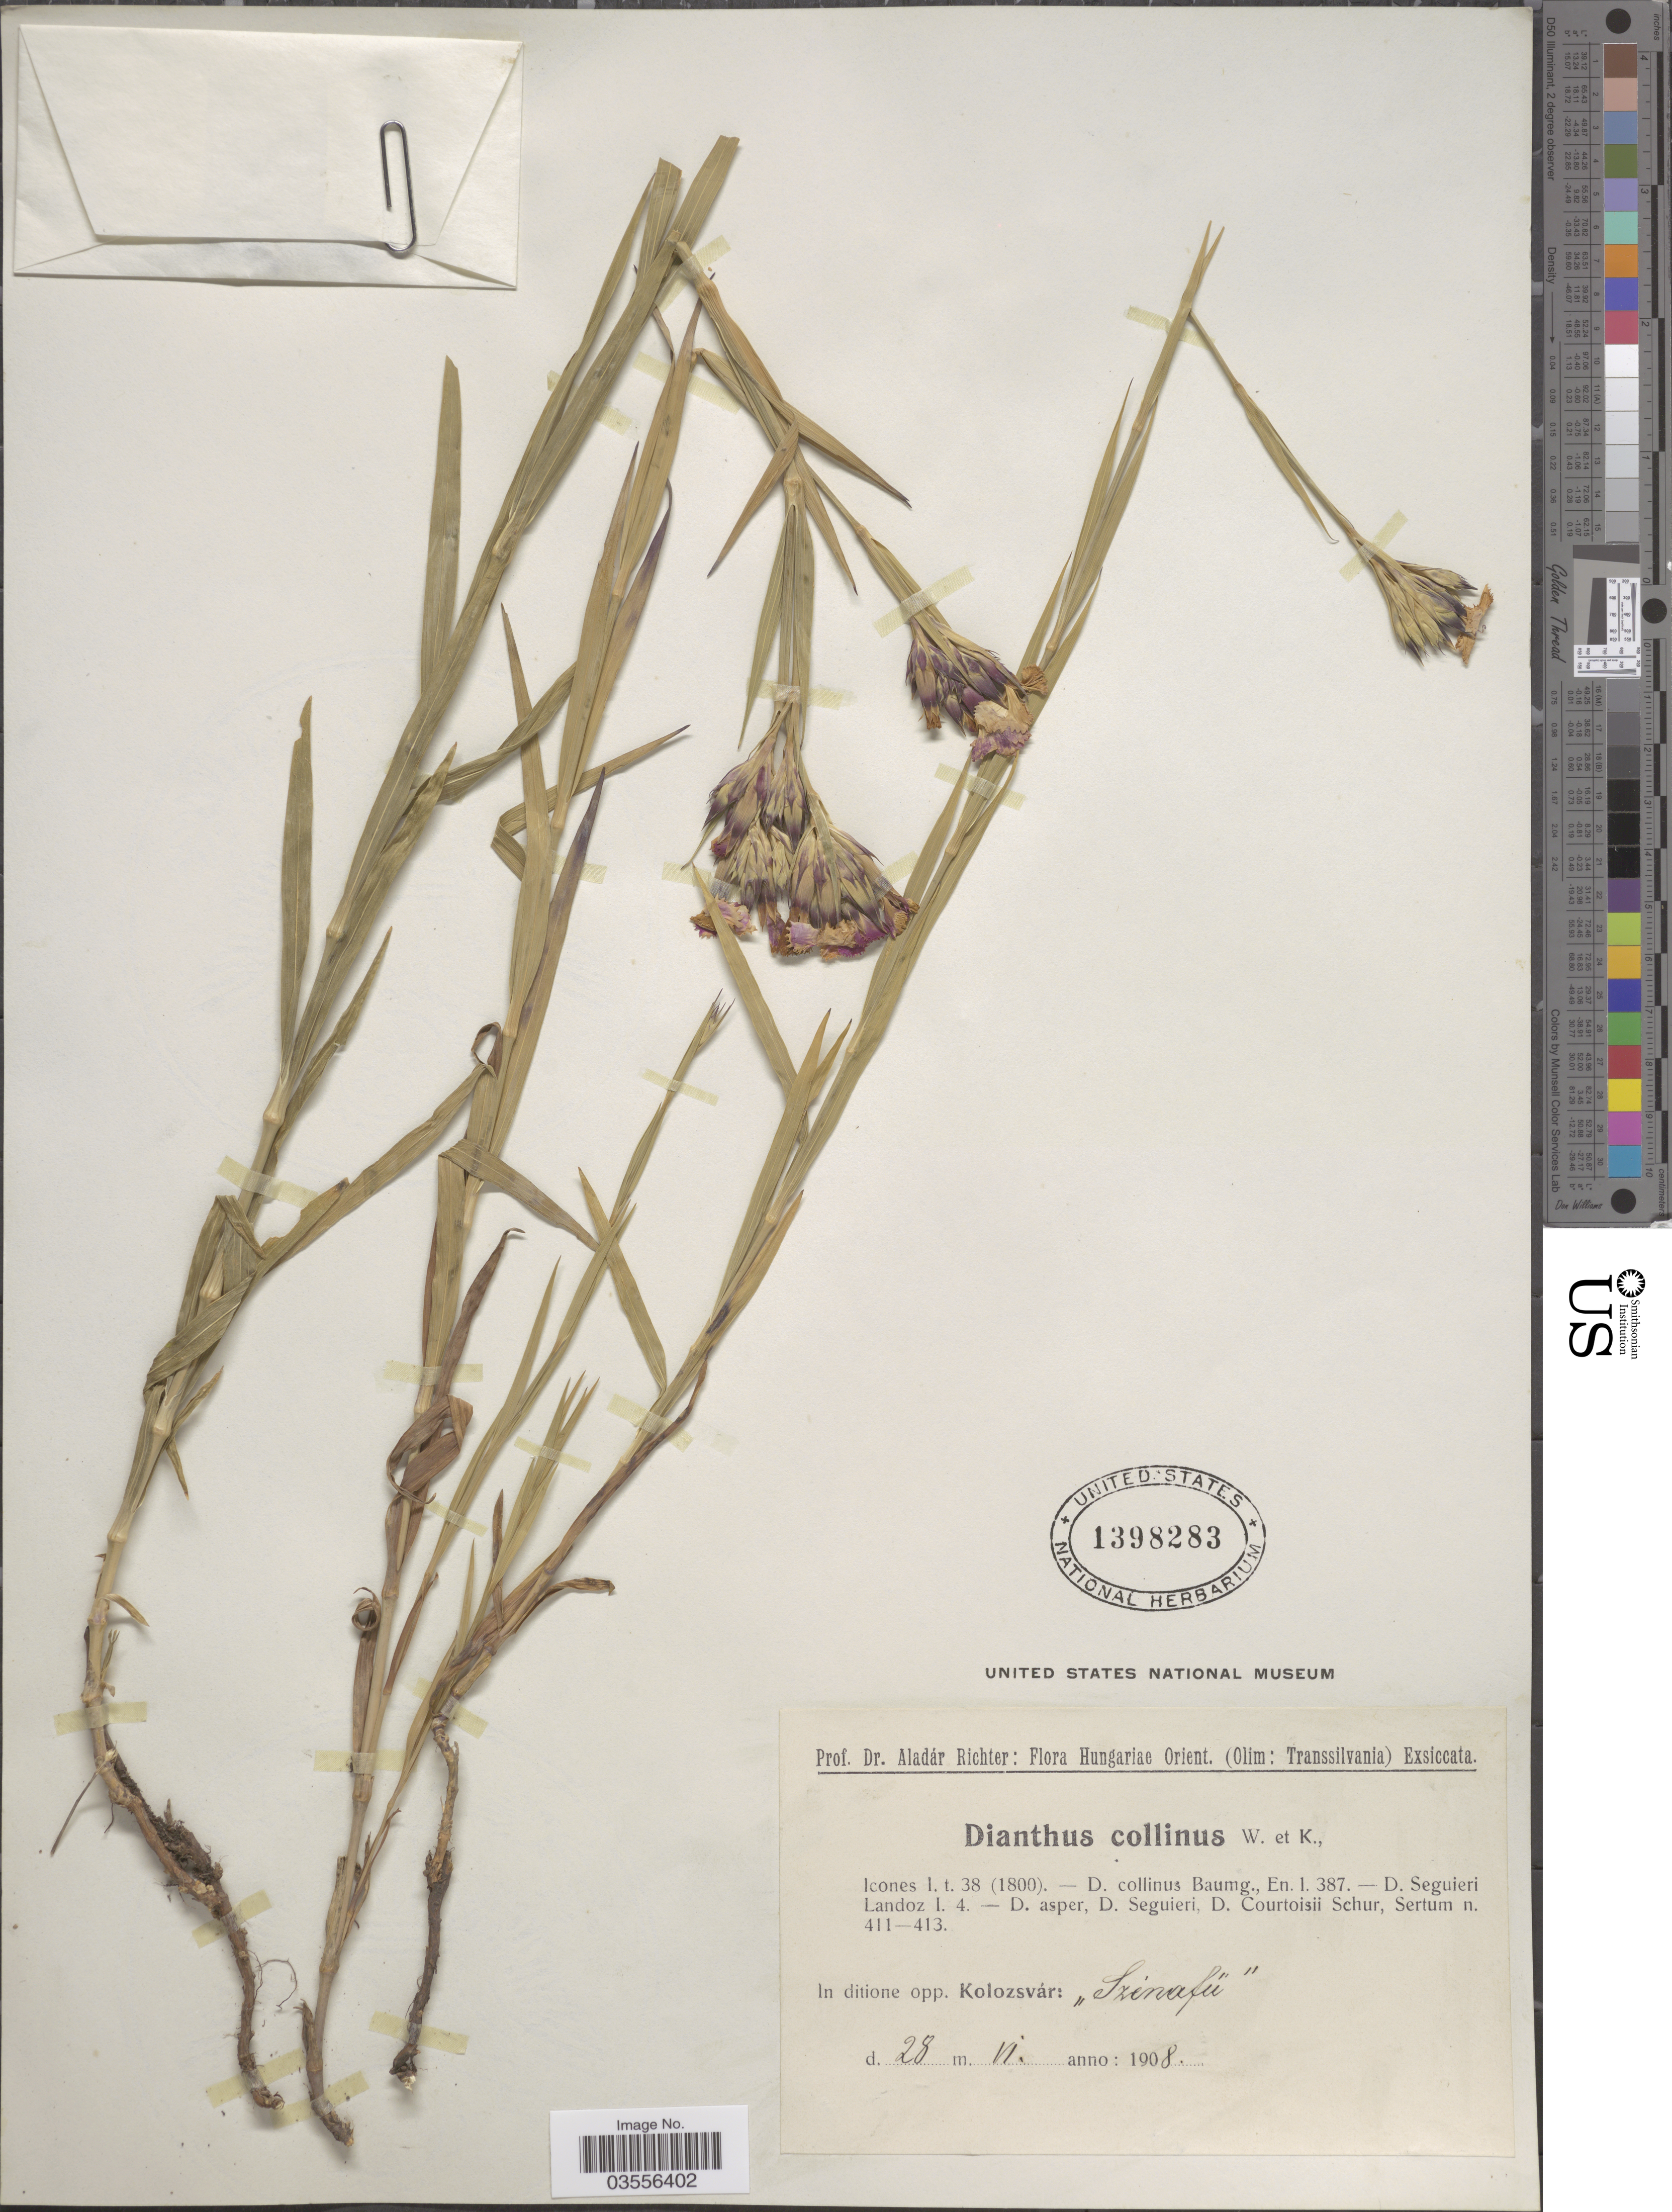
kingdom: Plantae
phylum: Tracheophyta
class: Magnoliopsida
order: Caryophyllales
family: Caryophyllaceae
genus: Dianthus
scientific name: Dianthus collinus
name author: Waldst.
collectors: A. Richter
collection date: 1908-06-28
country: Romania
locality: Hungariae Orient. (Olim: Transsilvania). In ditione opp. Kolozsvár: "Szinafü".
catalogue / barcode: US 1398283